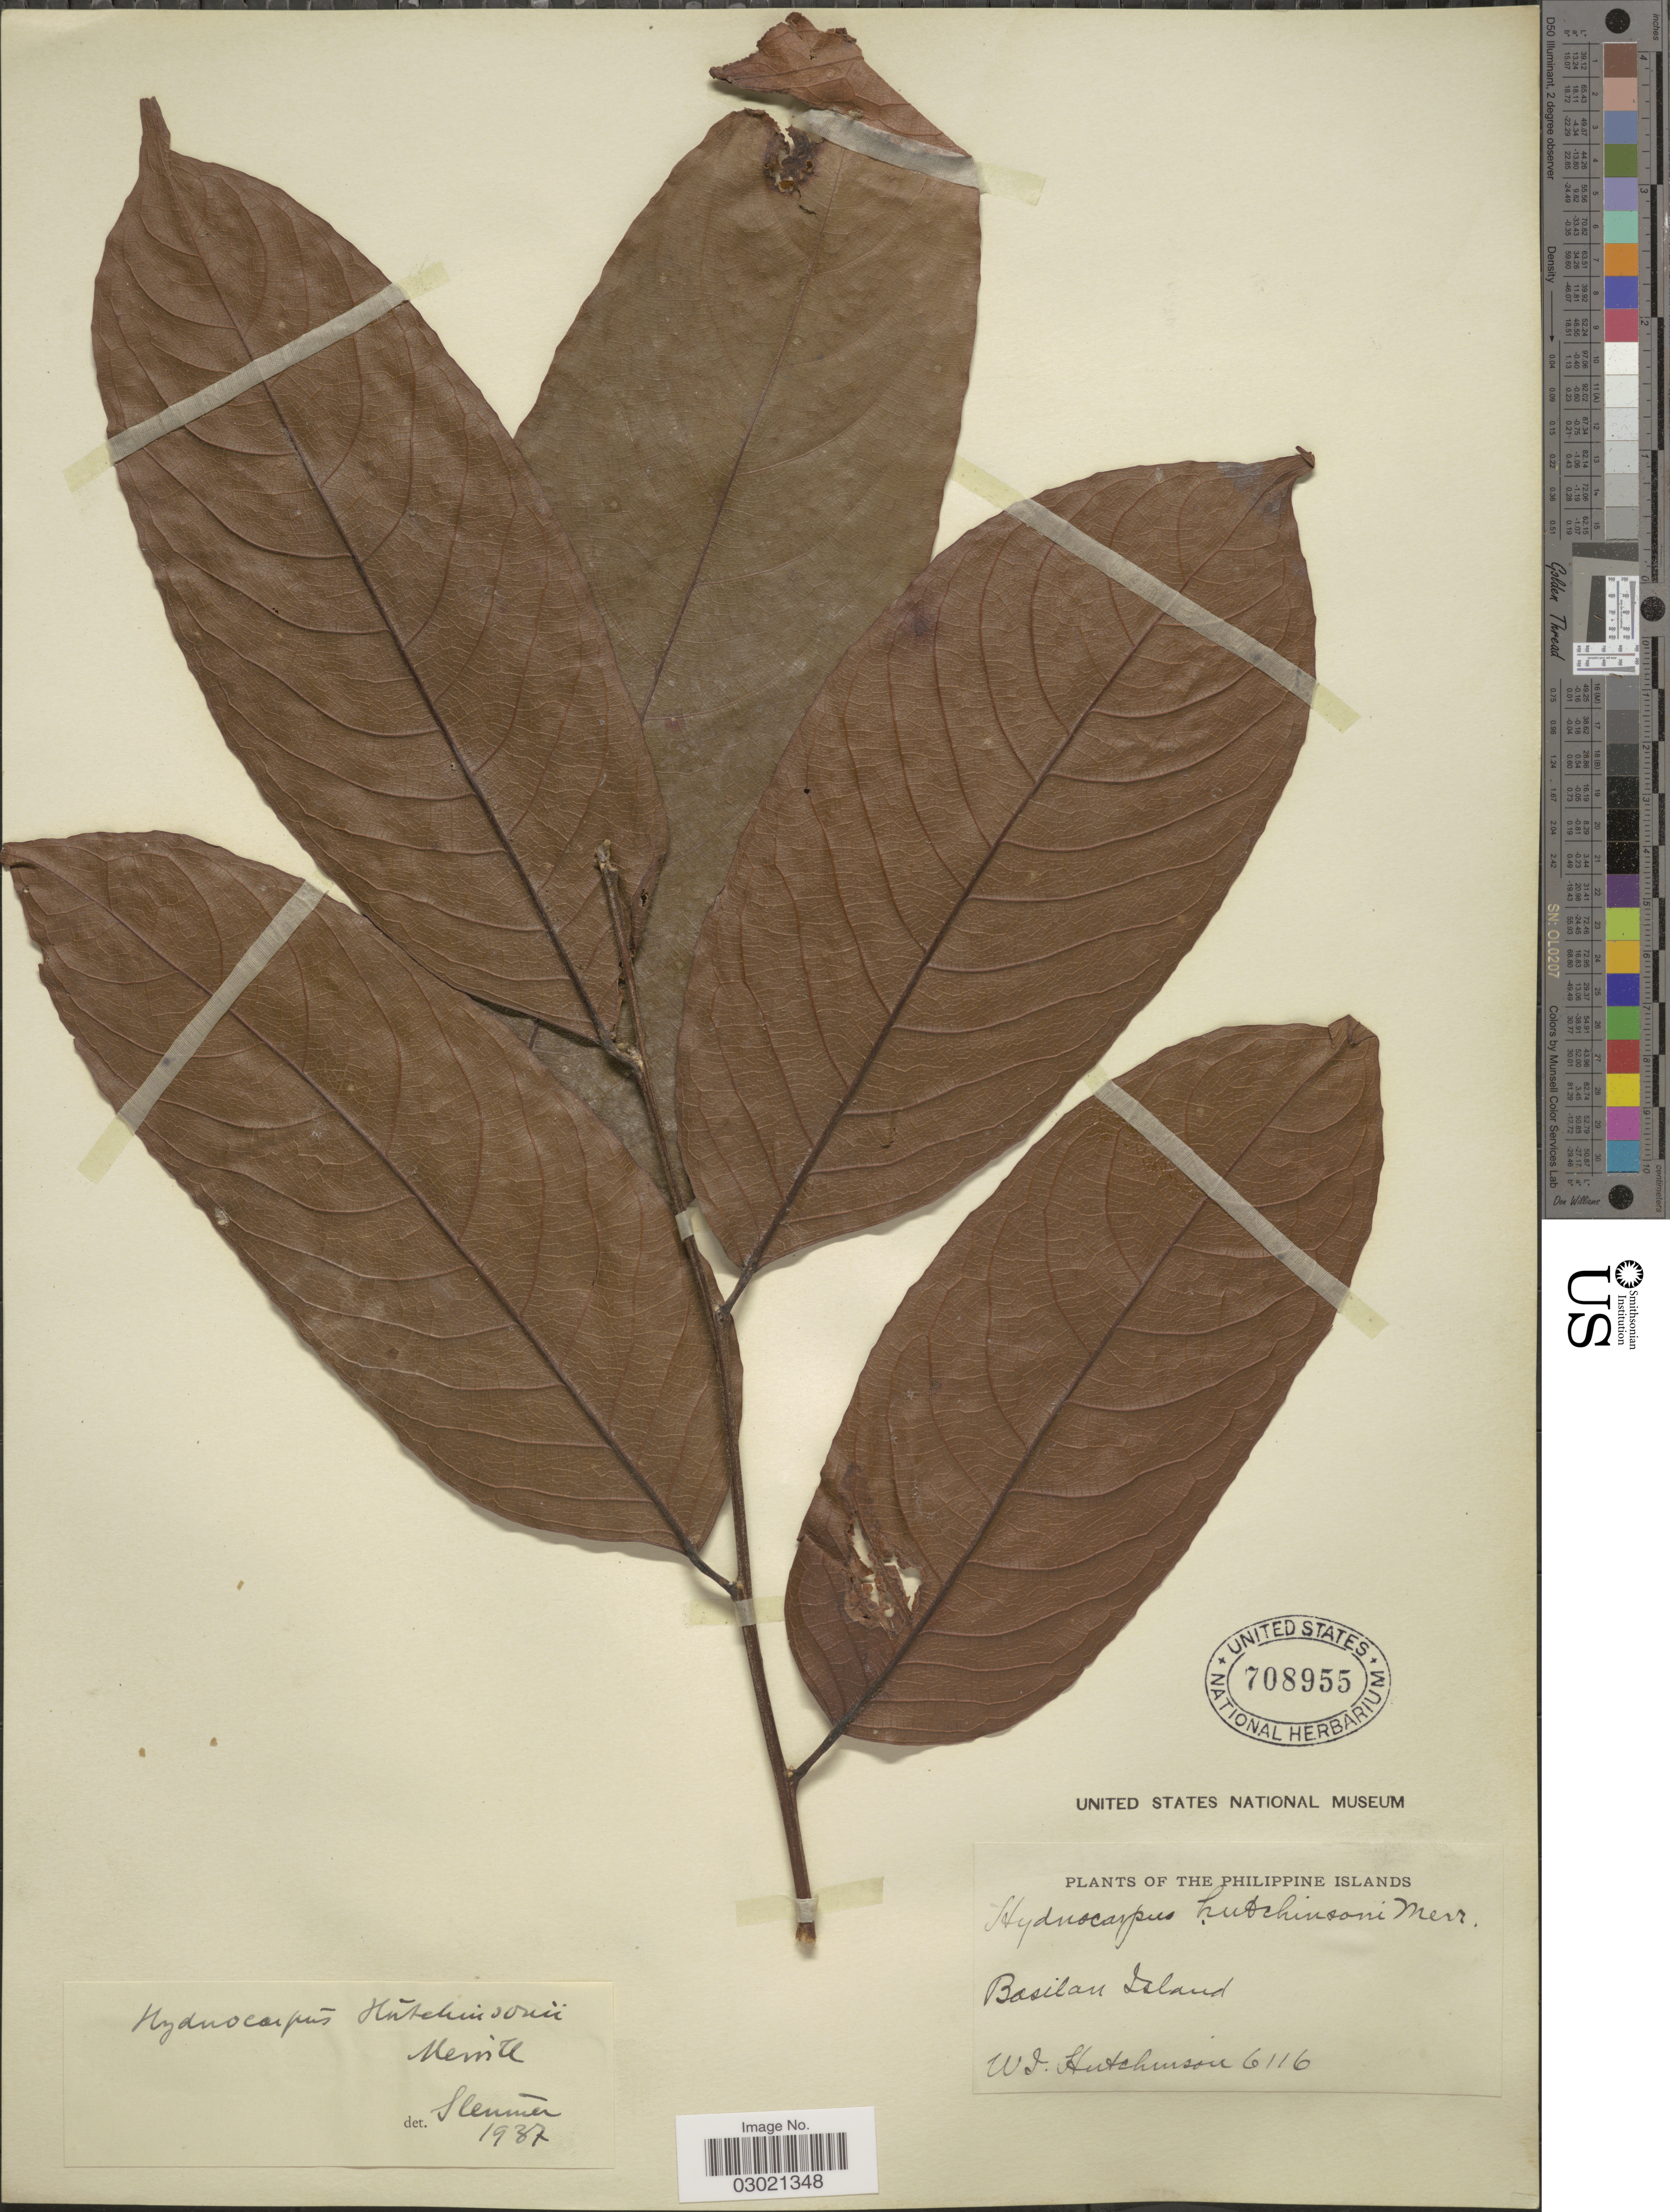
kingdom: Plantae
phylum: Tracheophyta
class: Magnoliopsida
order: Malpighiales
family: Achariaceae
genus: Hydnocarpus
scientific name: Hydnocarpus hutchinsonii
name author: Merr.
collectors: W. I. Hutchinson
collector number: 6116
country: Philippines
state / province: Muslim Mindanao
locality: Basilan Island.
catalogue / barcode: US 708955